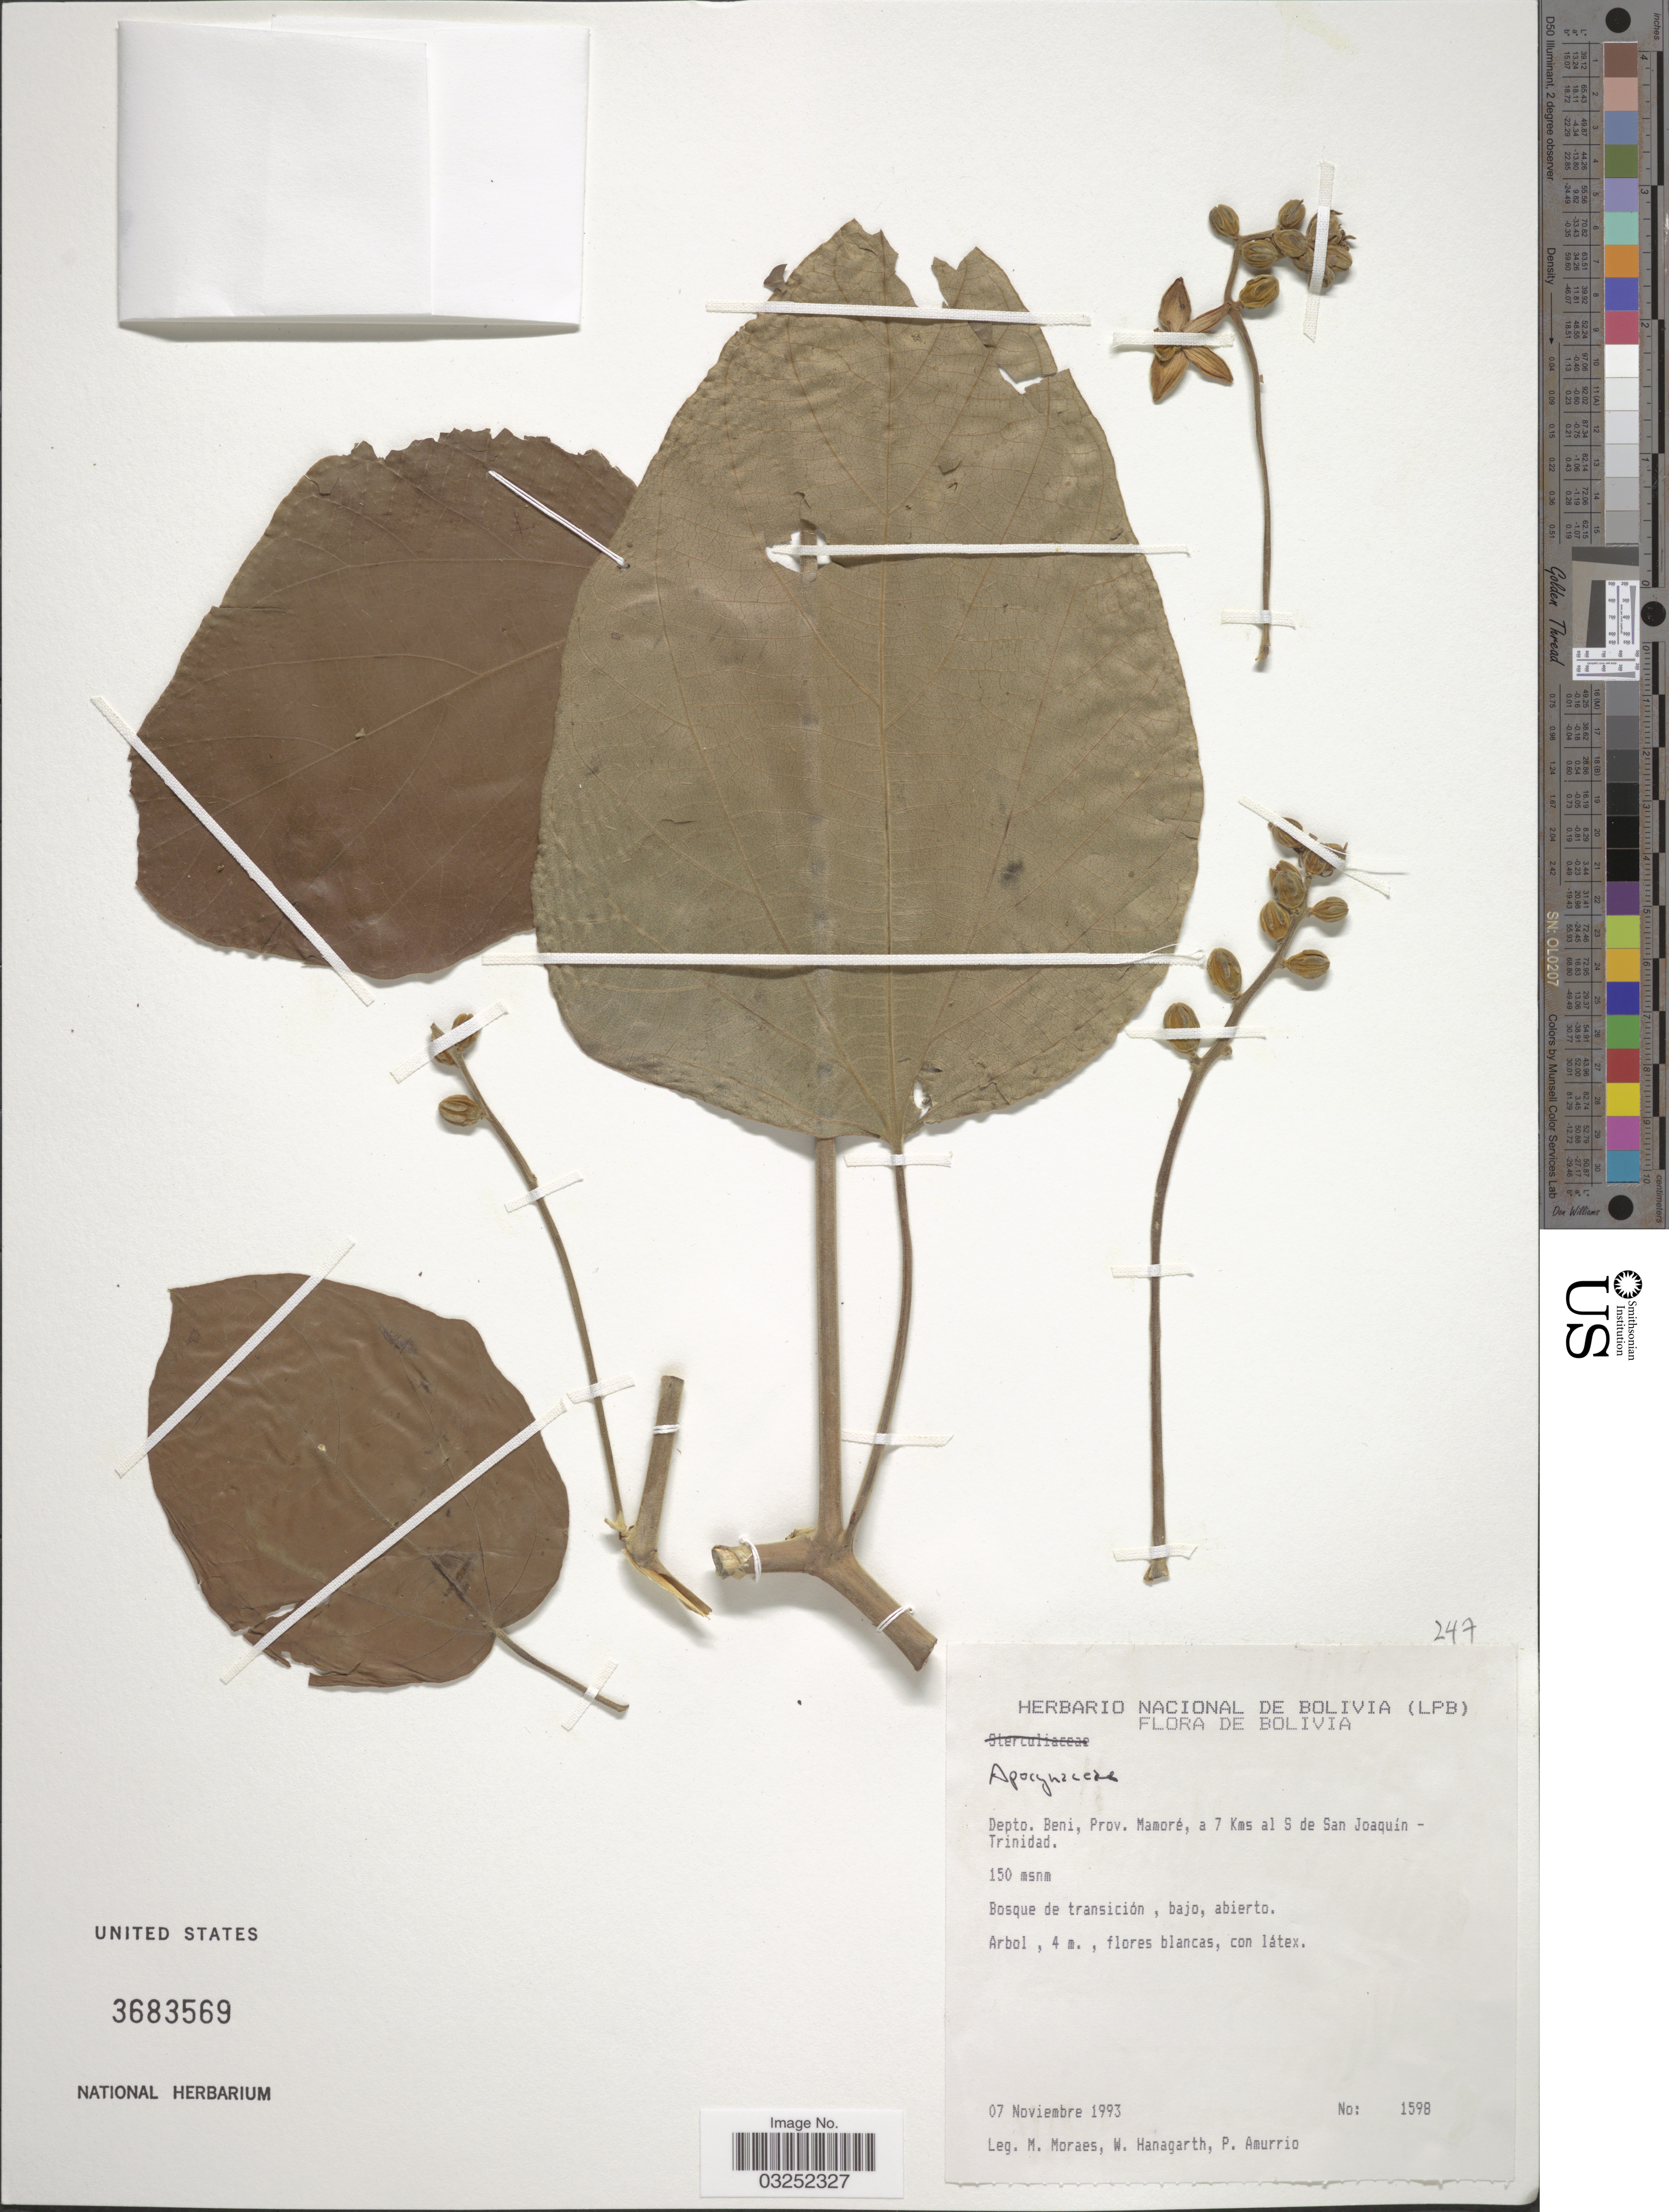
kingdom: Plantae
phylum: Tracheophyta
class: Magnoliopsida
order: Gentianales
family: Apocynaceae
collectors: M. Moraes, W. Hanagarth & P. Amurrio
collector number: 1598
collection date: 1993-11-07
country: Bolivia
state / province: Beni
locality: Depto. Beni, Prov. Mamoré, a 7 Kms al S de San Joaquín - Trinidad.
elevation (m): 150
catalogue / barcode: US 3683569